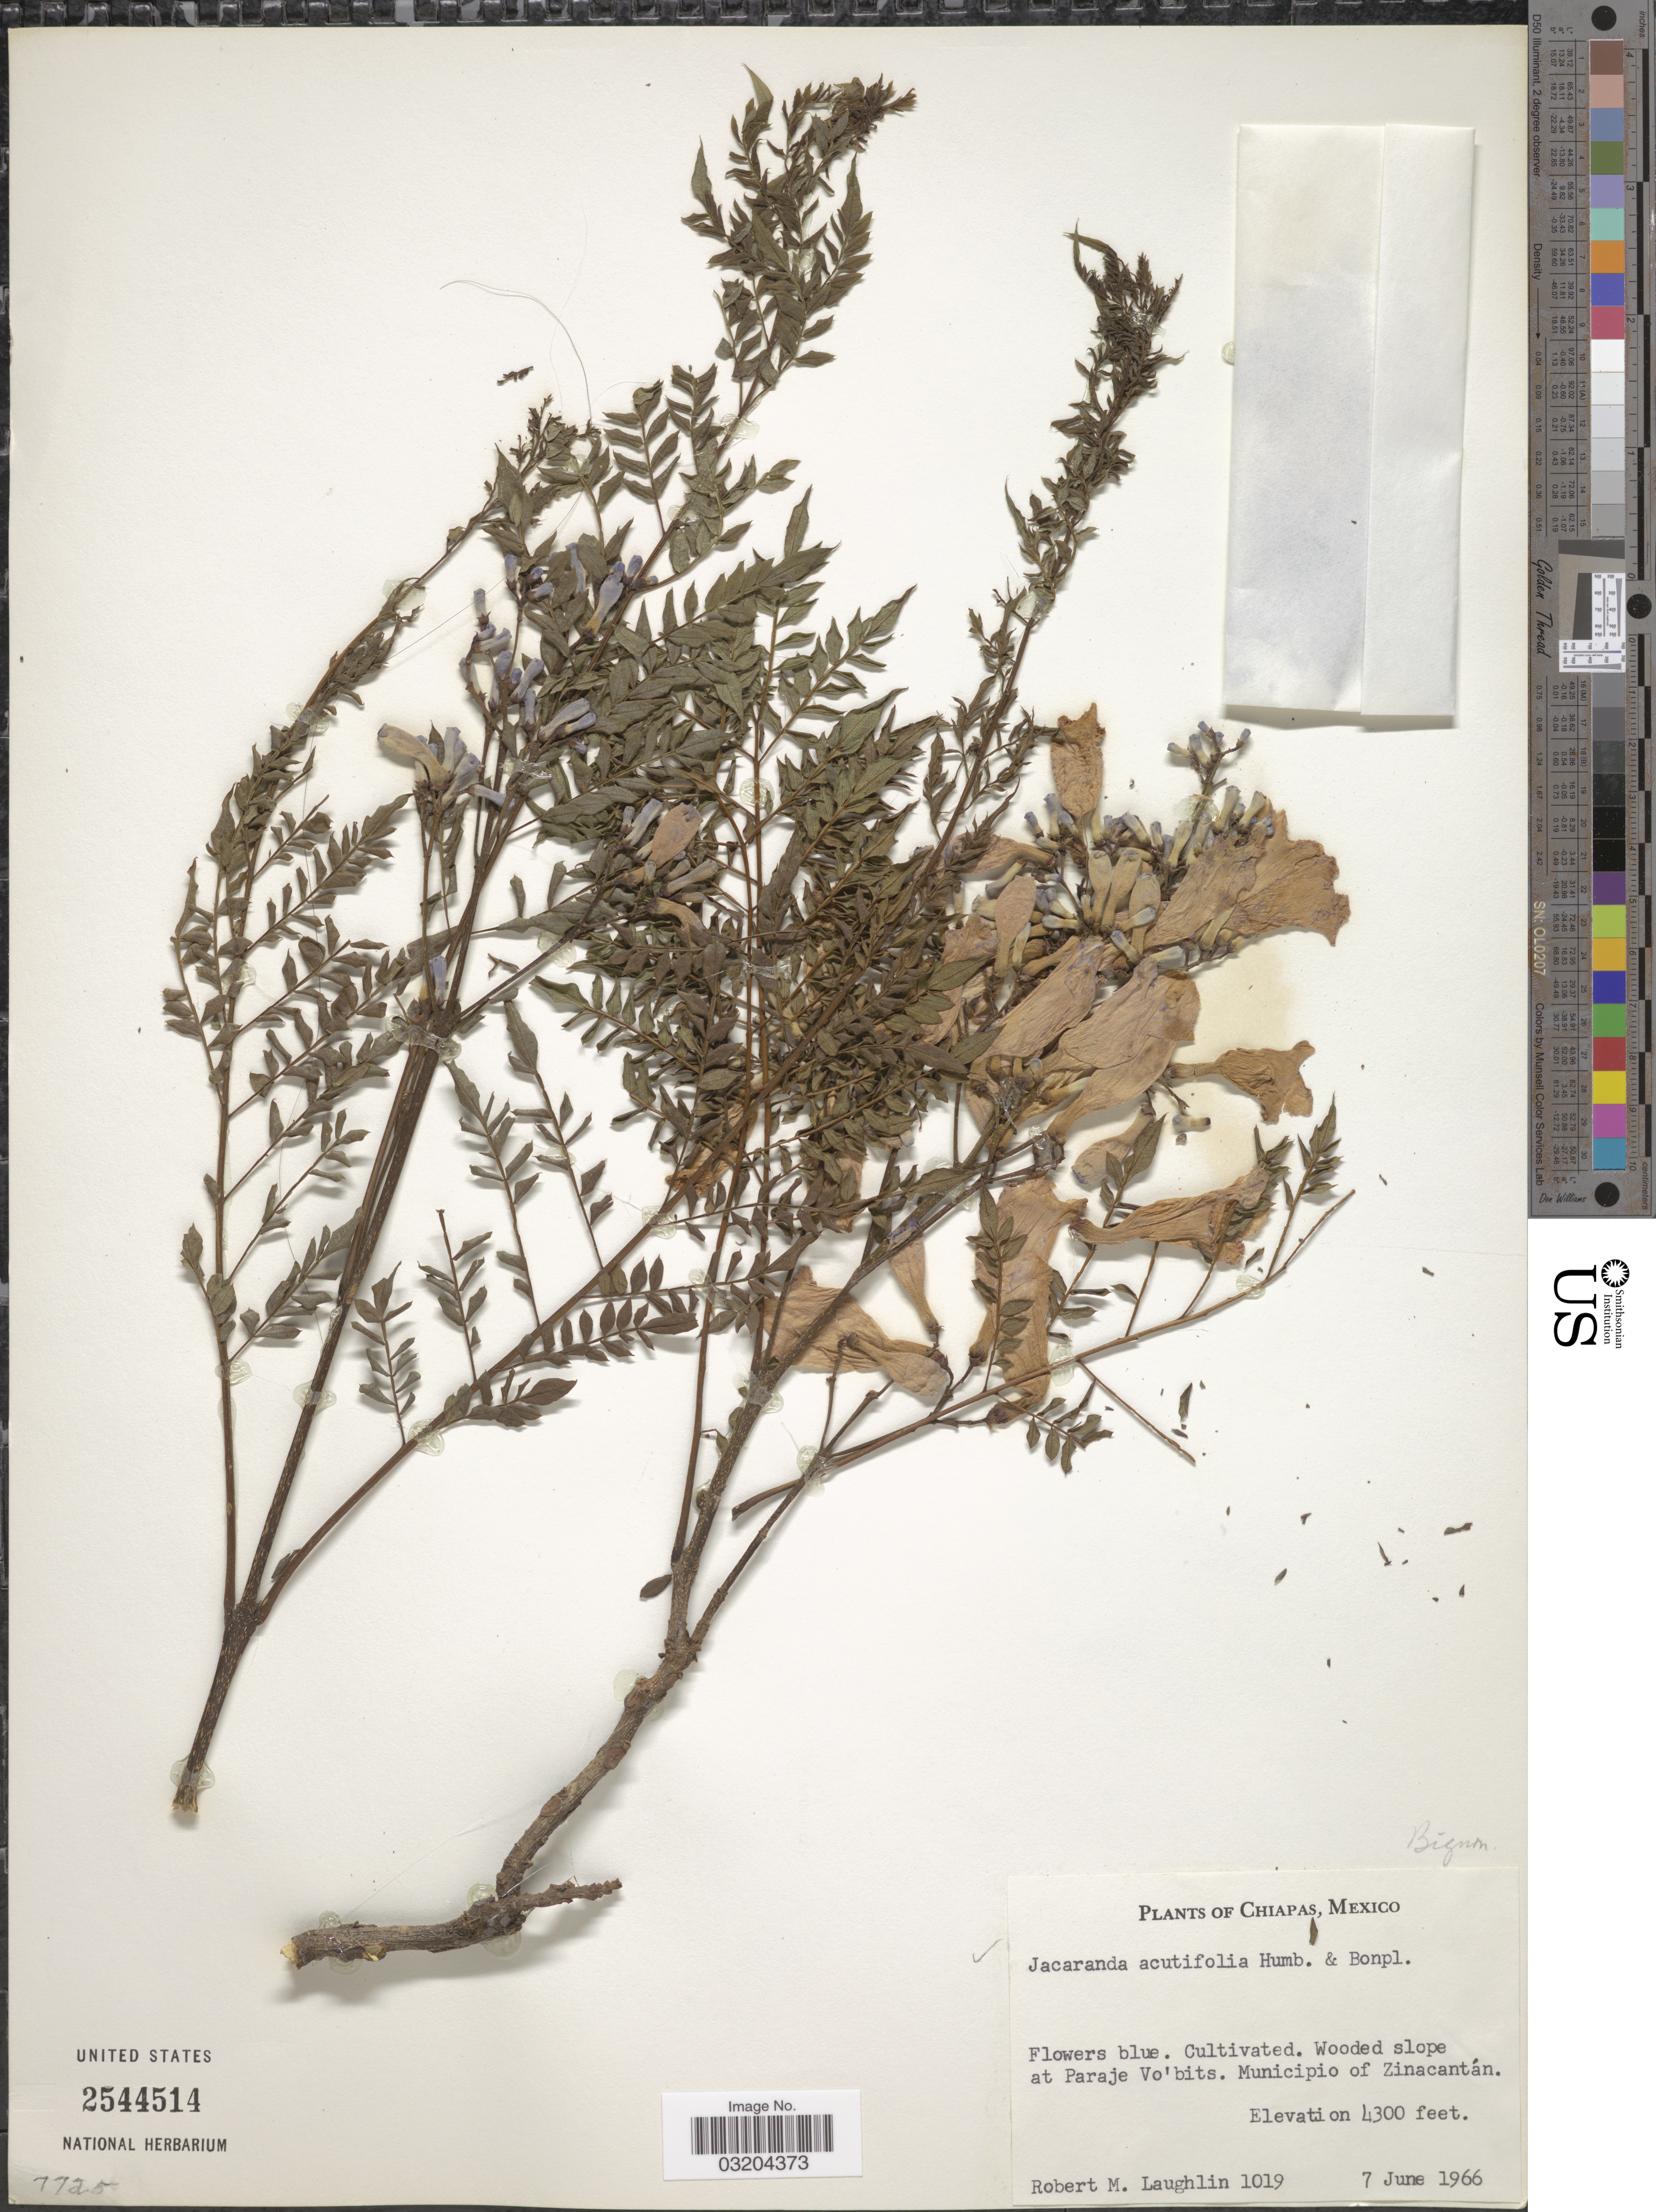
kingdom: Plantae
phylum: Tracheophyta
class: Magnoliopsida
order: Lamiales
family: Bignoniaceae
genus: Jacaranda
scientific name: Jacaranda acutifolia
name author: Bonpl.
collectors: R. M. Laughlin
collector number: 1019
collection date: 1966-06-07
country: Mexico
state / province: Chiapas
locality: Wooded slope at Paraje Vo'bits. Municipio of Zinacantán.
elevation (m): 1311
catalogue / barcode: US 2544514